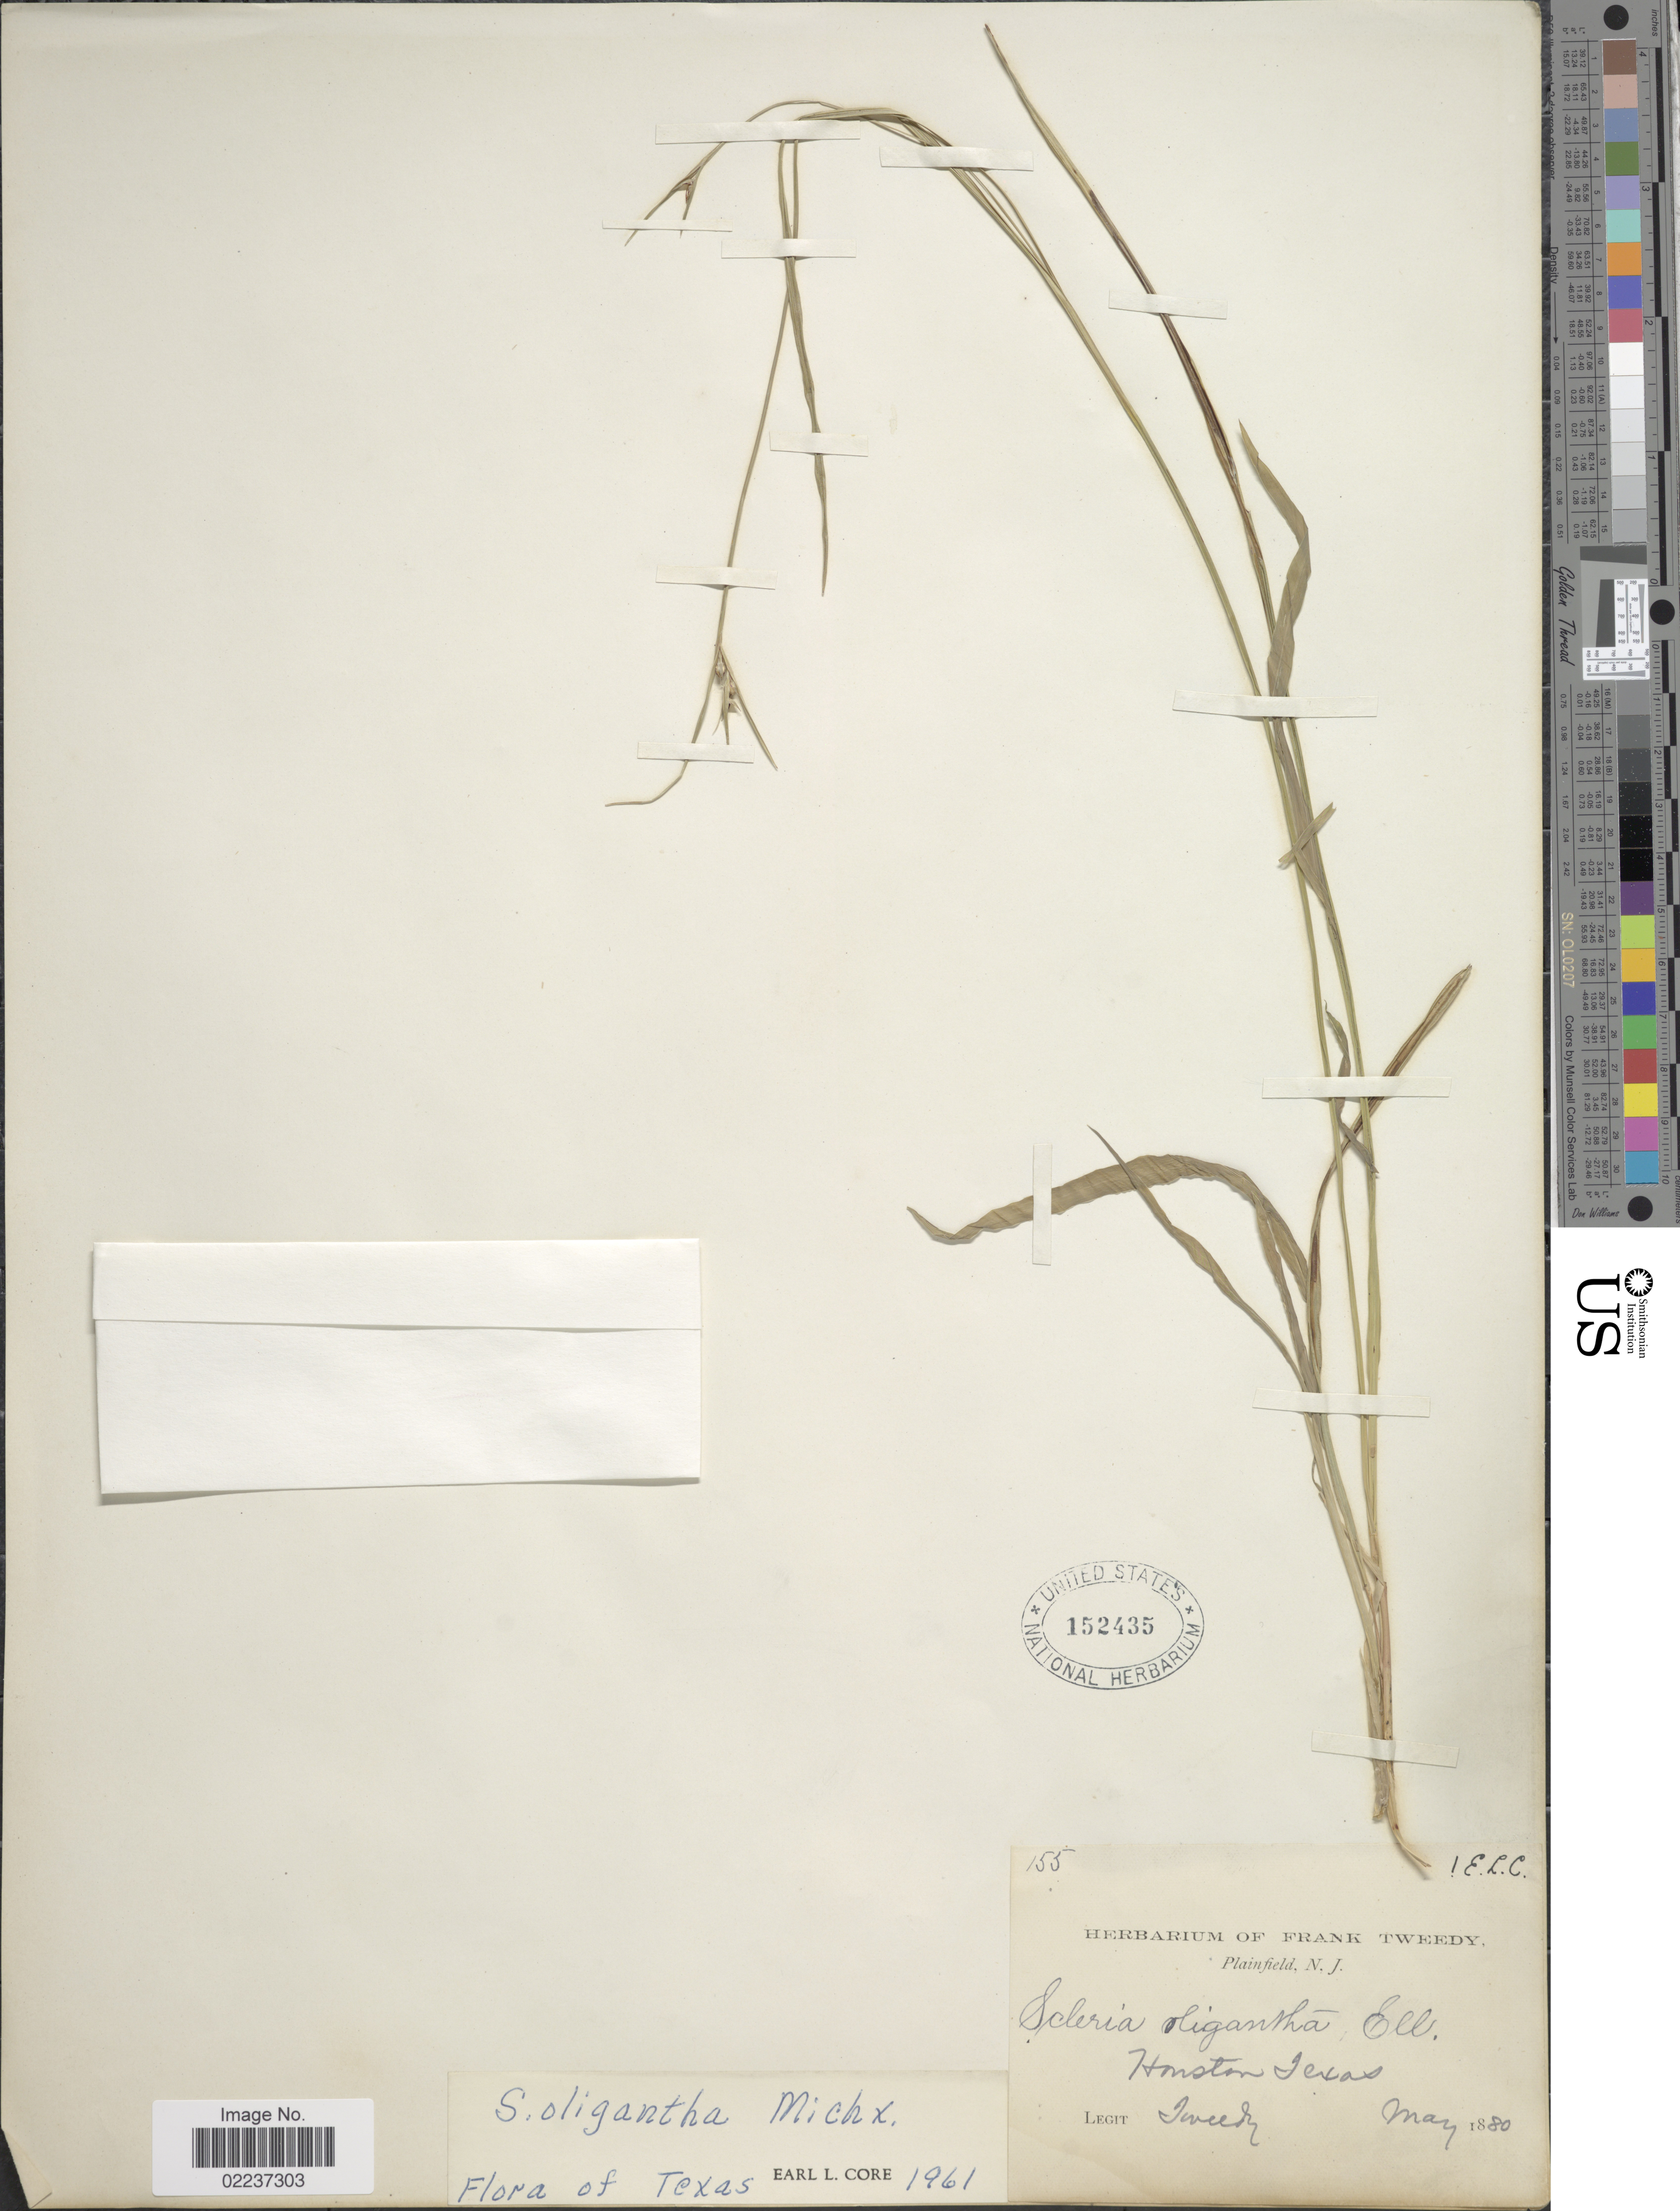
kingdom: Plantae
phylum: Tracheophyta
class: Liliopsida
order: Poales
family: Cyperaceae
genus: Scleria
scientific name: Scleria oligantha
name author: Michx.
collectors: F. Tweedy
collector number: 155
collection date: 1880-05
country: United States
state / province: Texas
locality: Houston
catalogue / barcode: US 152435